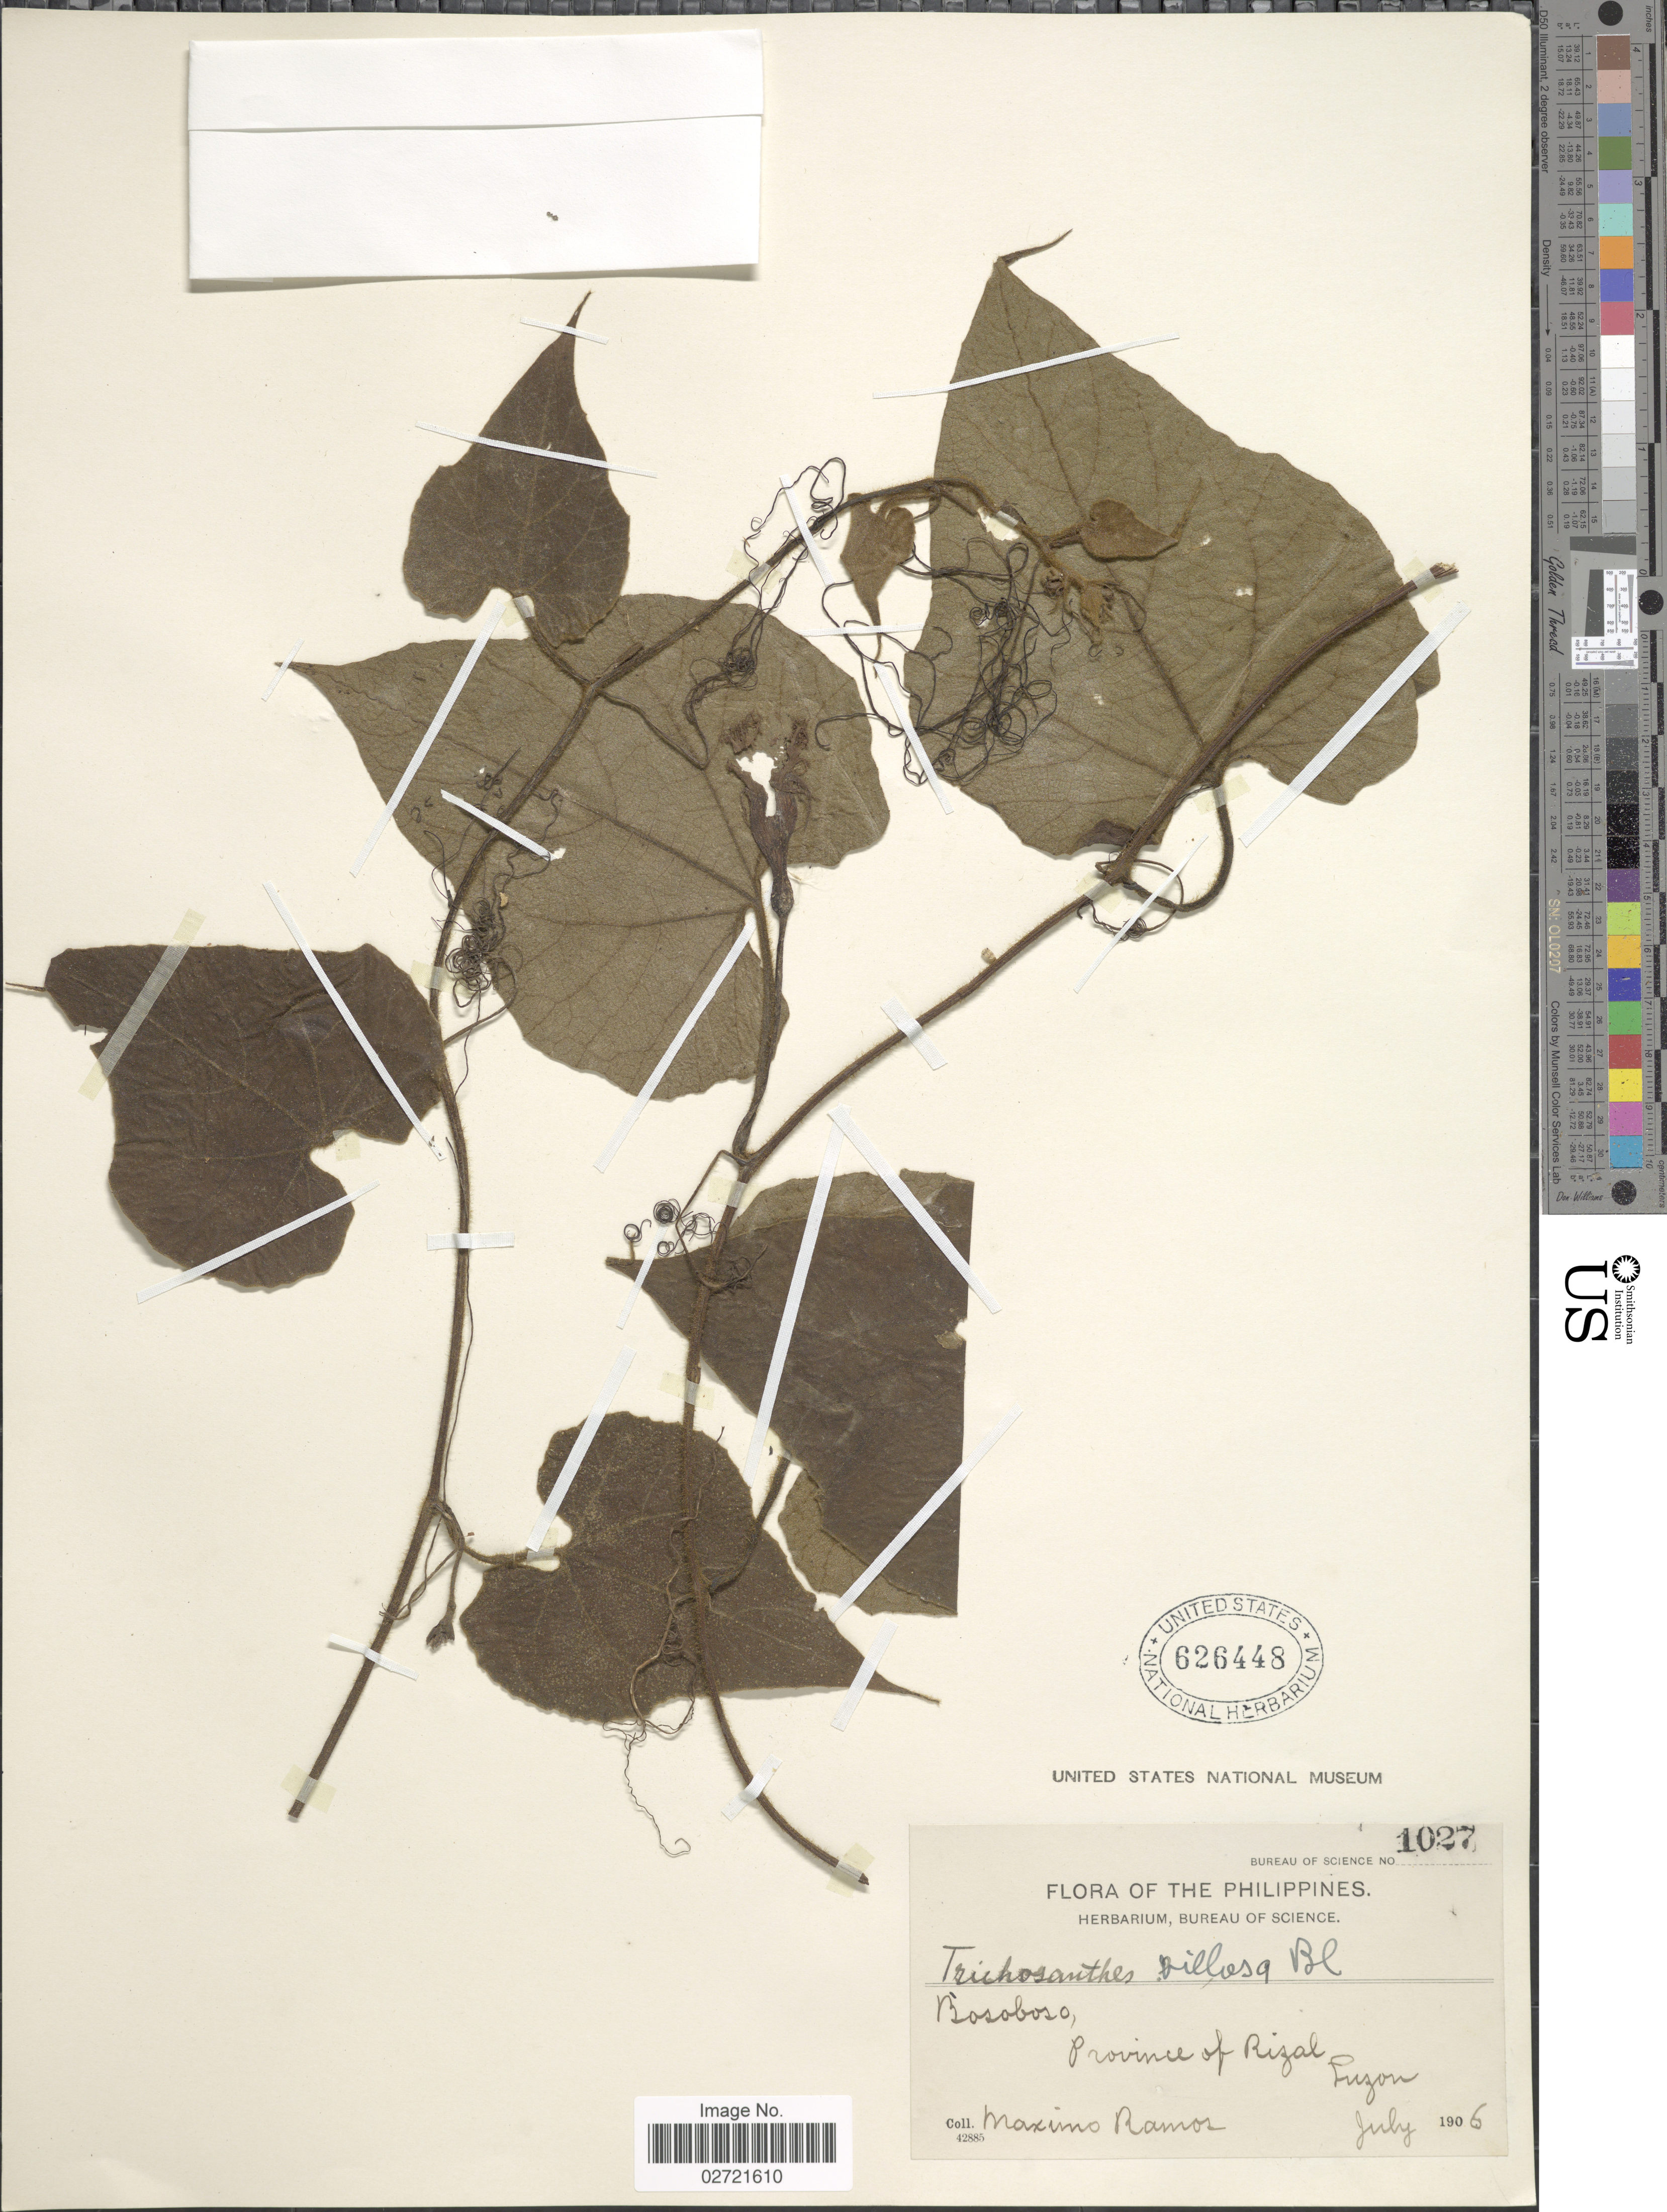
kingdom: Plantae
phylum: Tracheophyta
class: Magnoliopsida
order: Cucurbitales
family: Cucurbitaceae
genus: Trichosanthes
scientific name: Trichosanthes villosa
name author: Blume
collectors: M. Ramos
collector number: Bureau of Science 1027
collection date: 1906-07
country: Philippines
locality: Bosoboso, Province of Rizal, Luzon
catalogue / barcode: US 626448